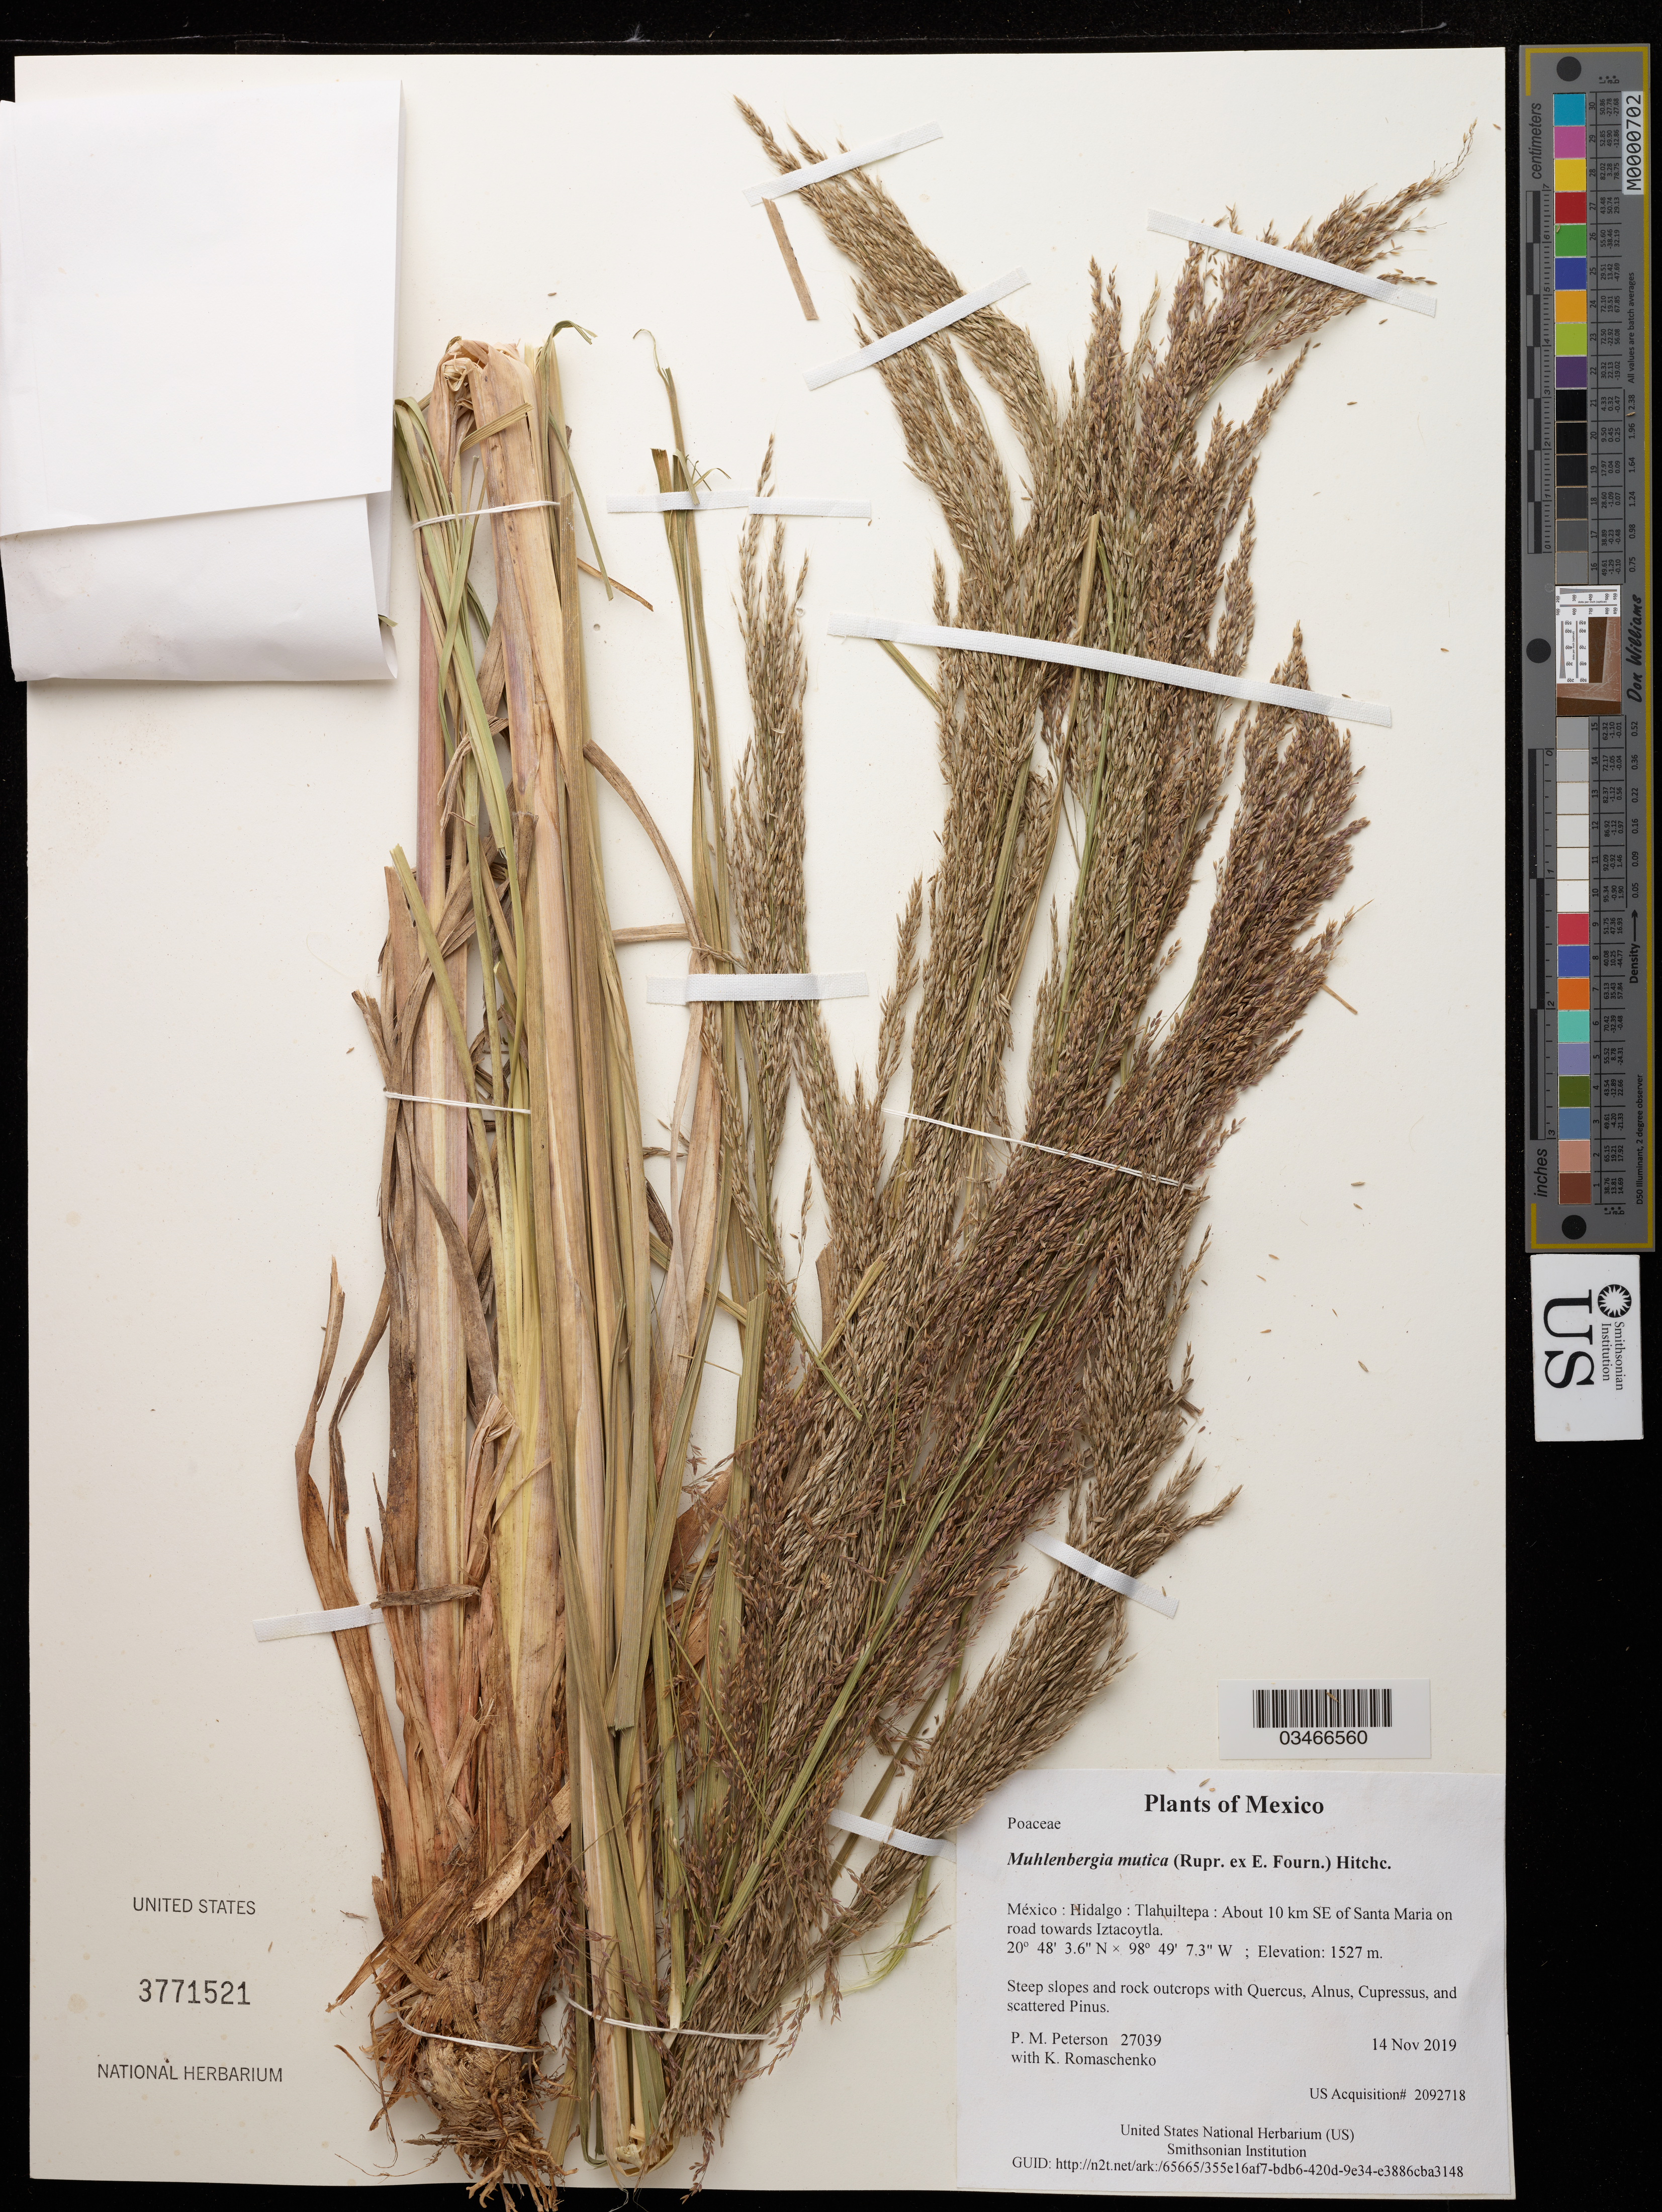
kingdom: Plantae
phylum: Tracheophyta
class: Liliopsida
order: Poales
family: Poaceae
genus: Muhlenbergia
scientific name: Muhlenbergia mutica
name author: (Rupr. ex E. Fourn.) Hitchc.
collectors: P. M. Peterson & K. Romaschenko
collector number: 27039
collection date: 2019-11-14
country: México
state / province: Hidalgo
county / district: Tlahuiltepa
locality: About 10 km SE of Santa Maria on road towards Iztacoytla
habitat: Steep slopes and rock outcrops with Quercus, Alnus, Cupressus, and scattered Pinus.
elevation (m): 1527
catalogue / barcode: US 3771521